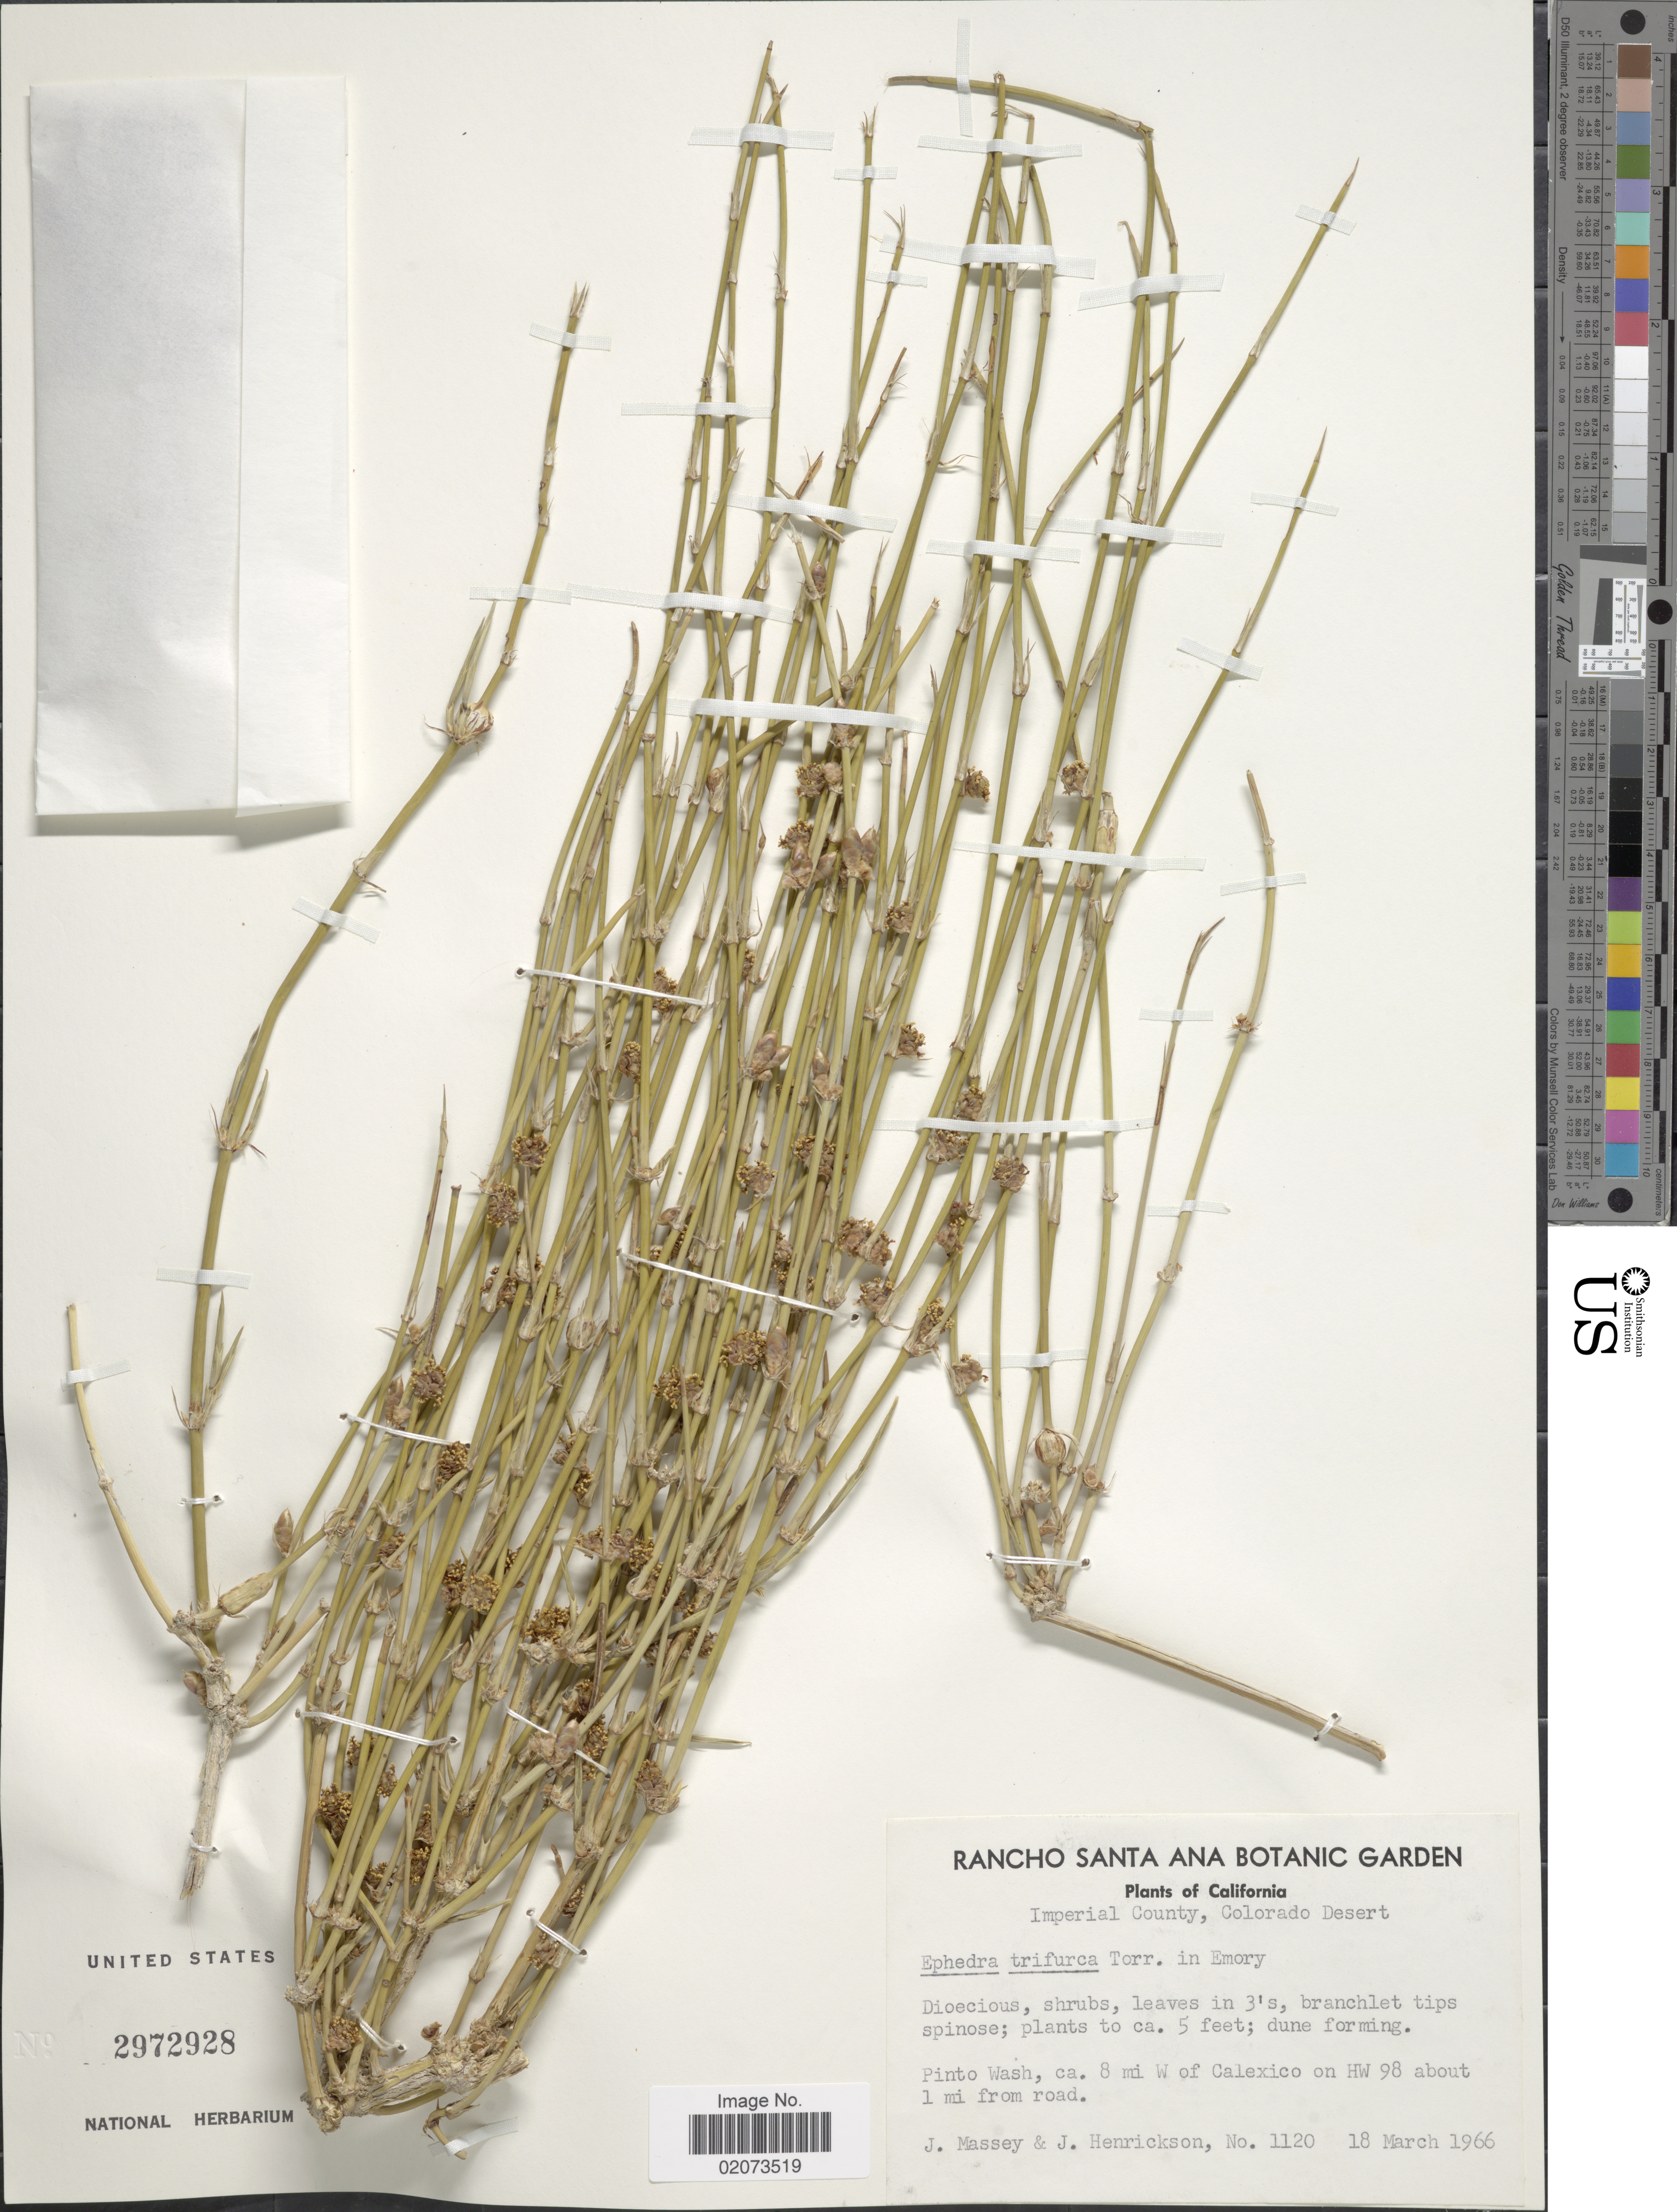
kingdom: Plantae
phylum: Tracheophyta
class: Gnetopsida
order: Ephedrales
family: Ephedraceae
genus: Ephedra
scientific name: Ephedra trifurca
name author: Torr. ex S. Watson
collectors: J. Massey & J. Henrickson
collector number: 1120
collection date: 1966-03-18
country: United States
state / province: California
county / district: Imperial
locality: Pinto Wash, ca. 8 mi W of Calexico on HW 98 about 1 mi from road, Imperial County, Colorado Desert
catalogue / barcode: US 2972928